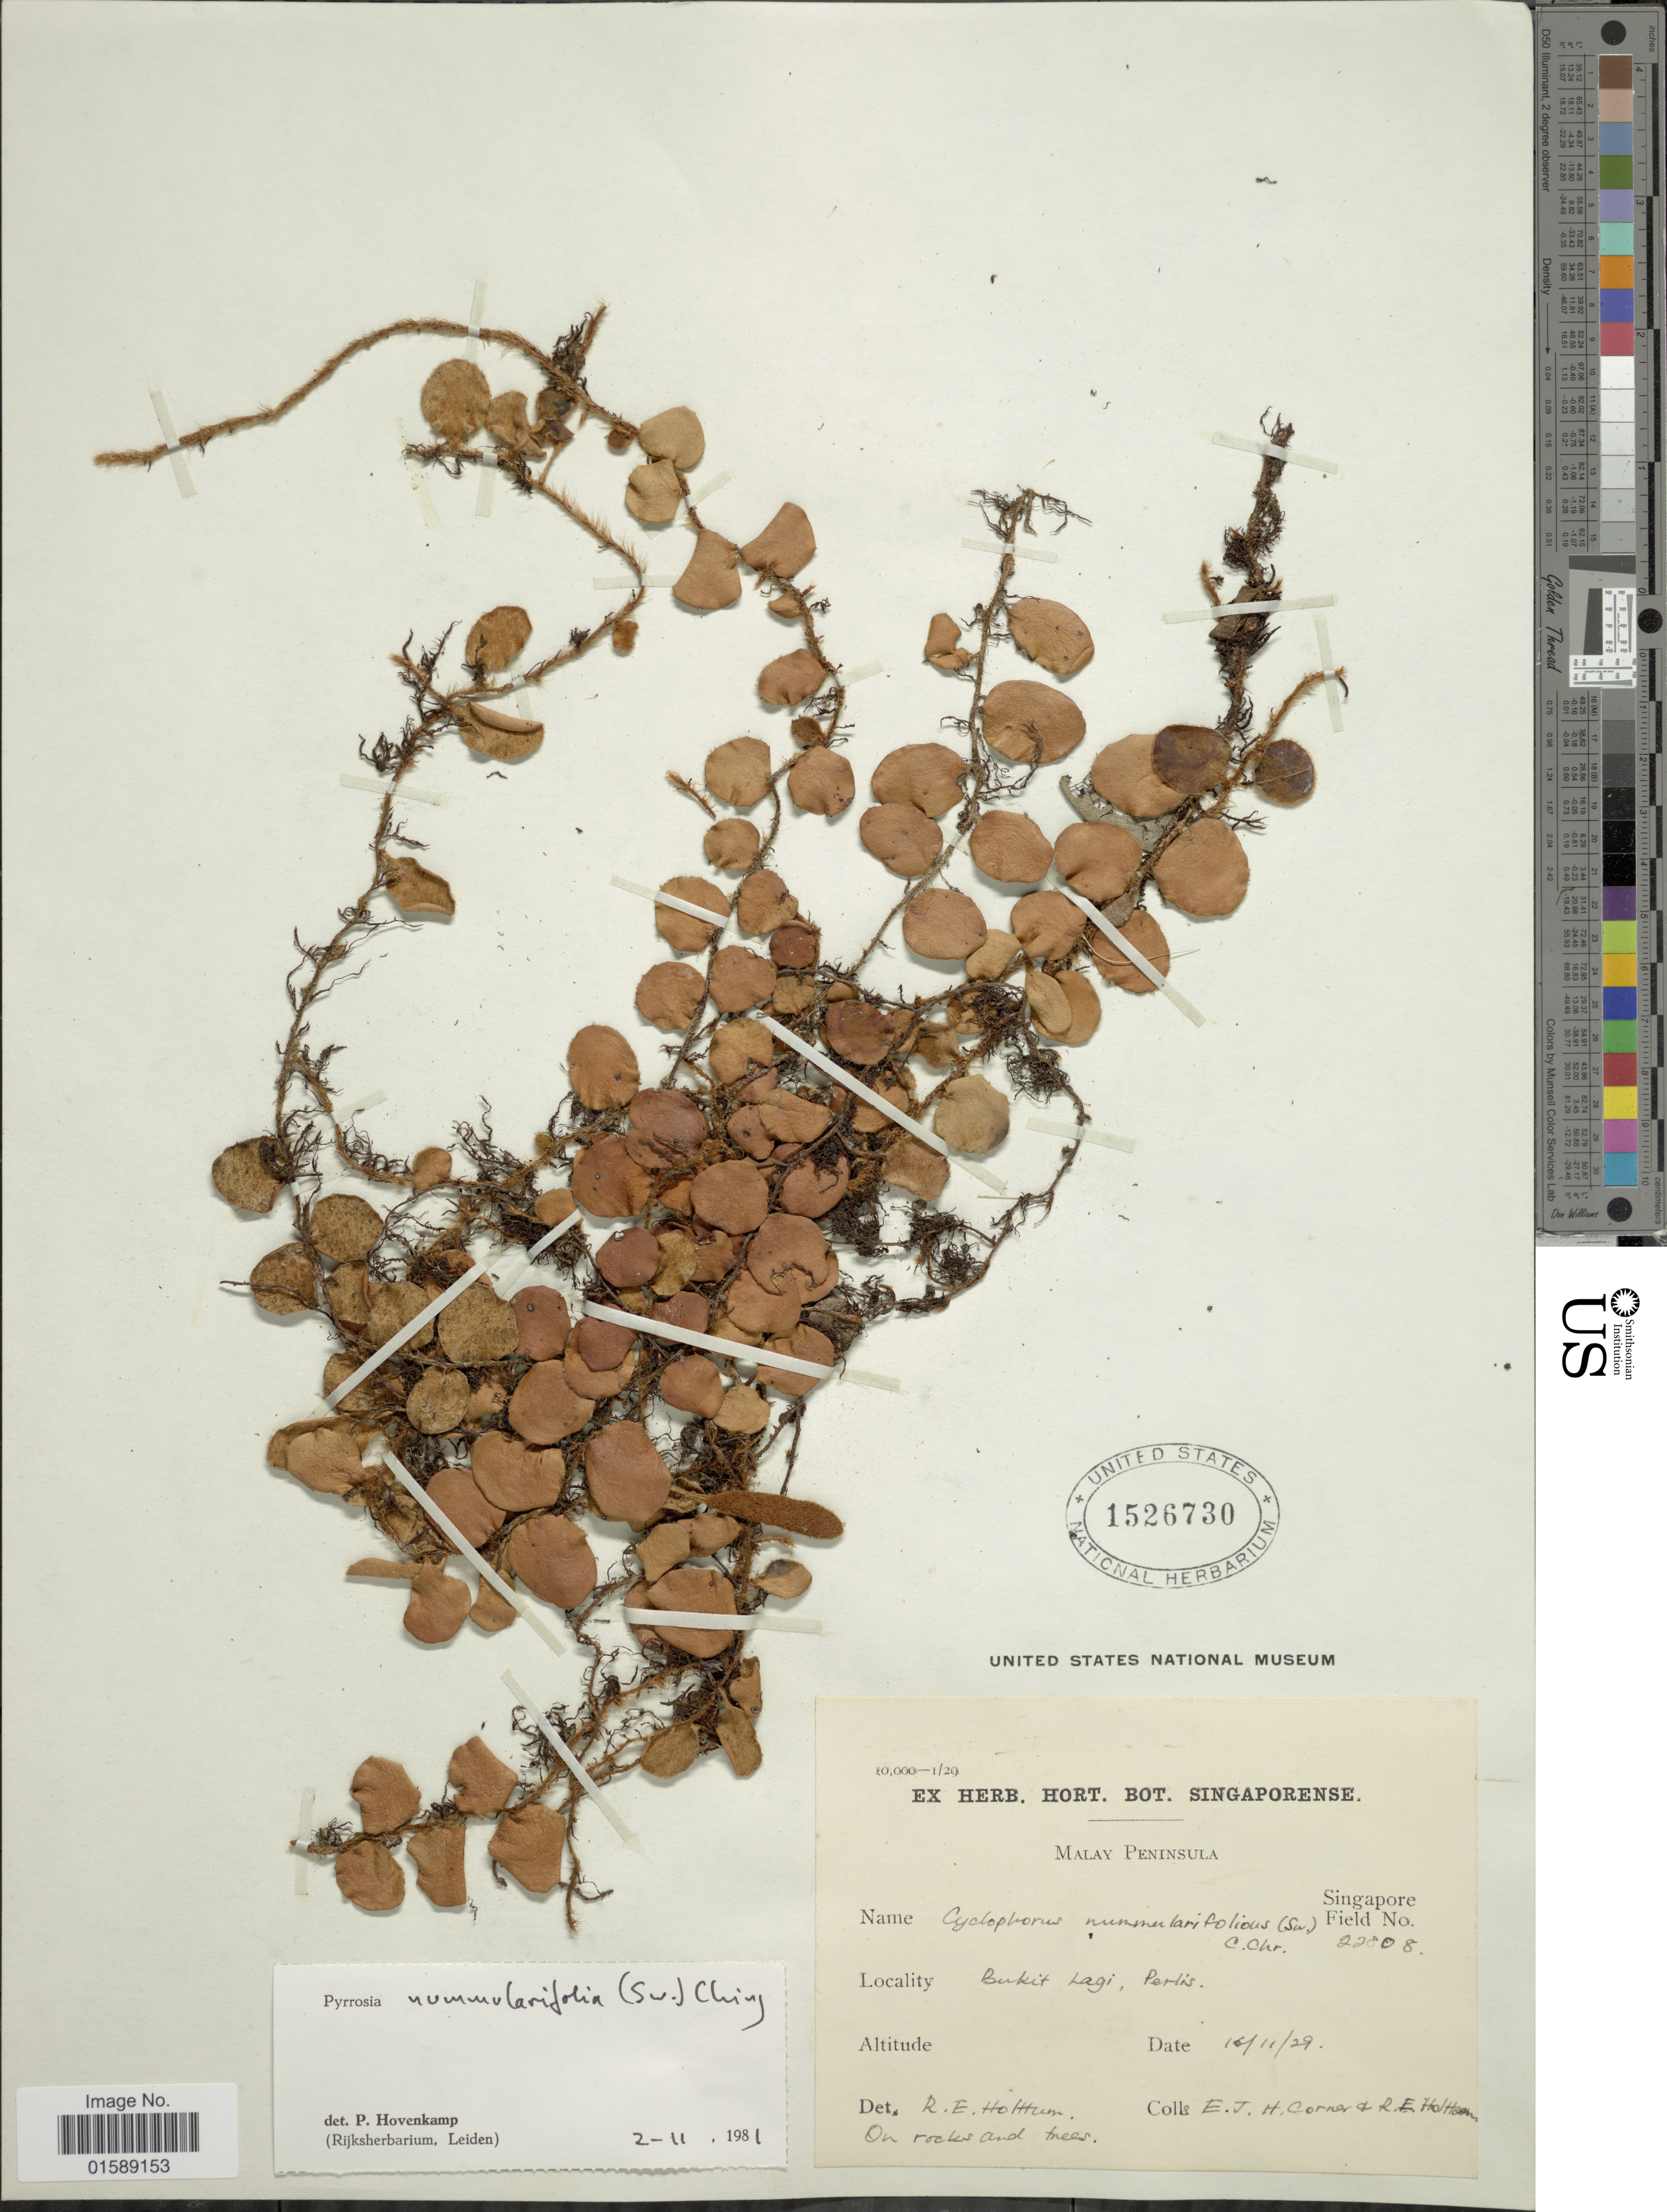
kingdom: Plantae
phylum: Tracheophyta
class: Polypodiopsida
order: Polypodiales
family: Polypodiaceae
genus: Pyrrosia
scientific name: Pyrrosia nummularifolia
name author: (Sw.) Ching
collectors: E. Corner & R. E. Holttum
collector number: Singapore Field 22808*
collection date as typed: Transcribed d/m/y: 16/11/29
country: Malaysia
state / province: Perlis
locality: Malay Peninsula, Bukit Lagi [interpreted]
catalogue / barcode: US 1526730